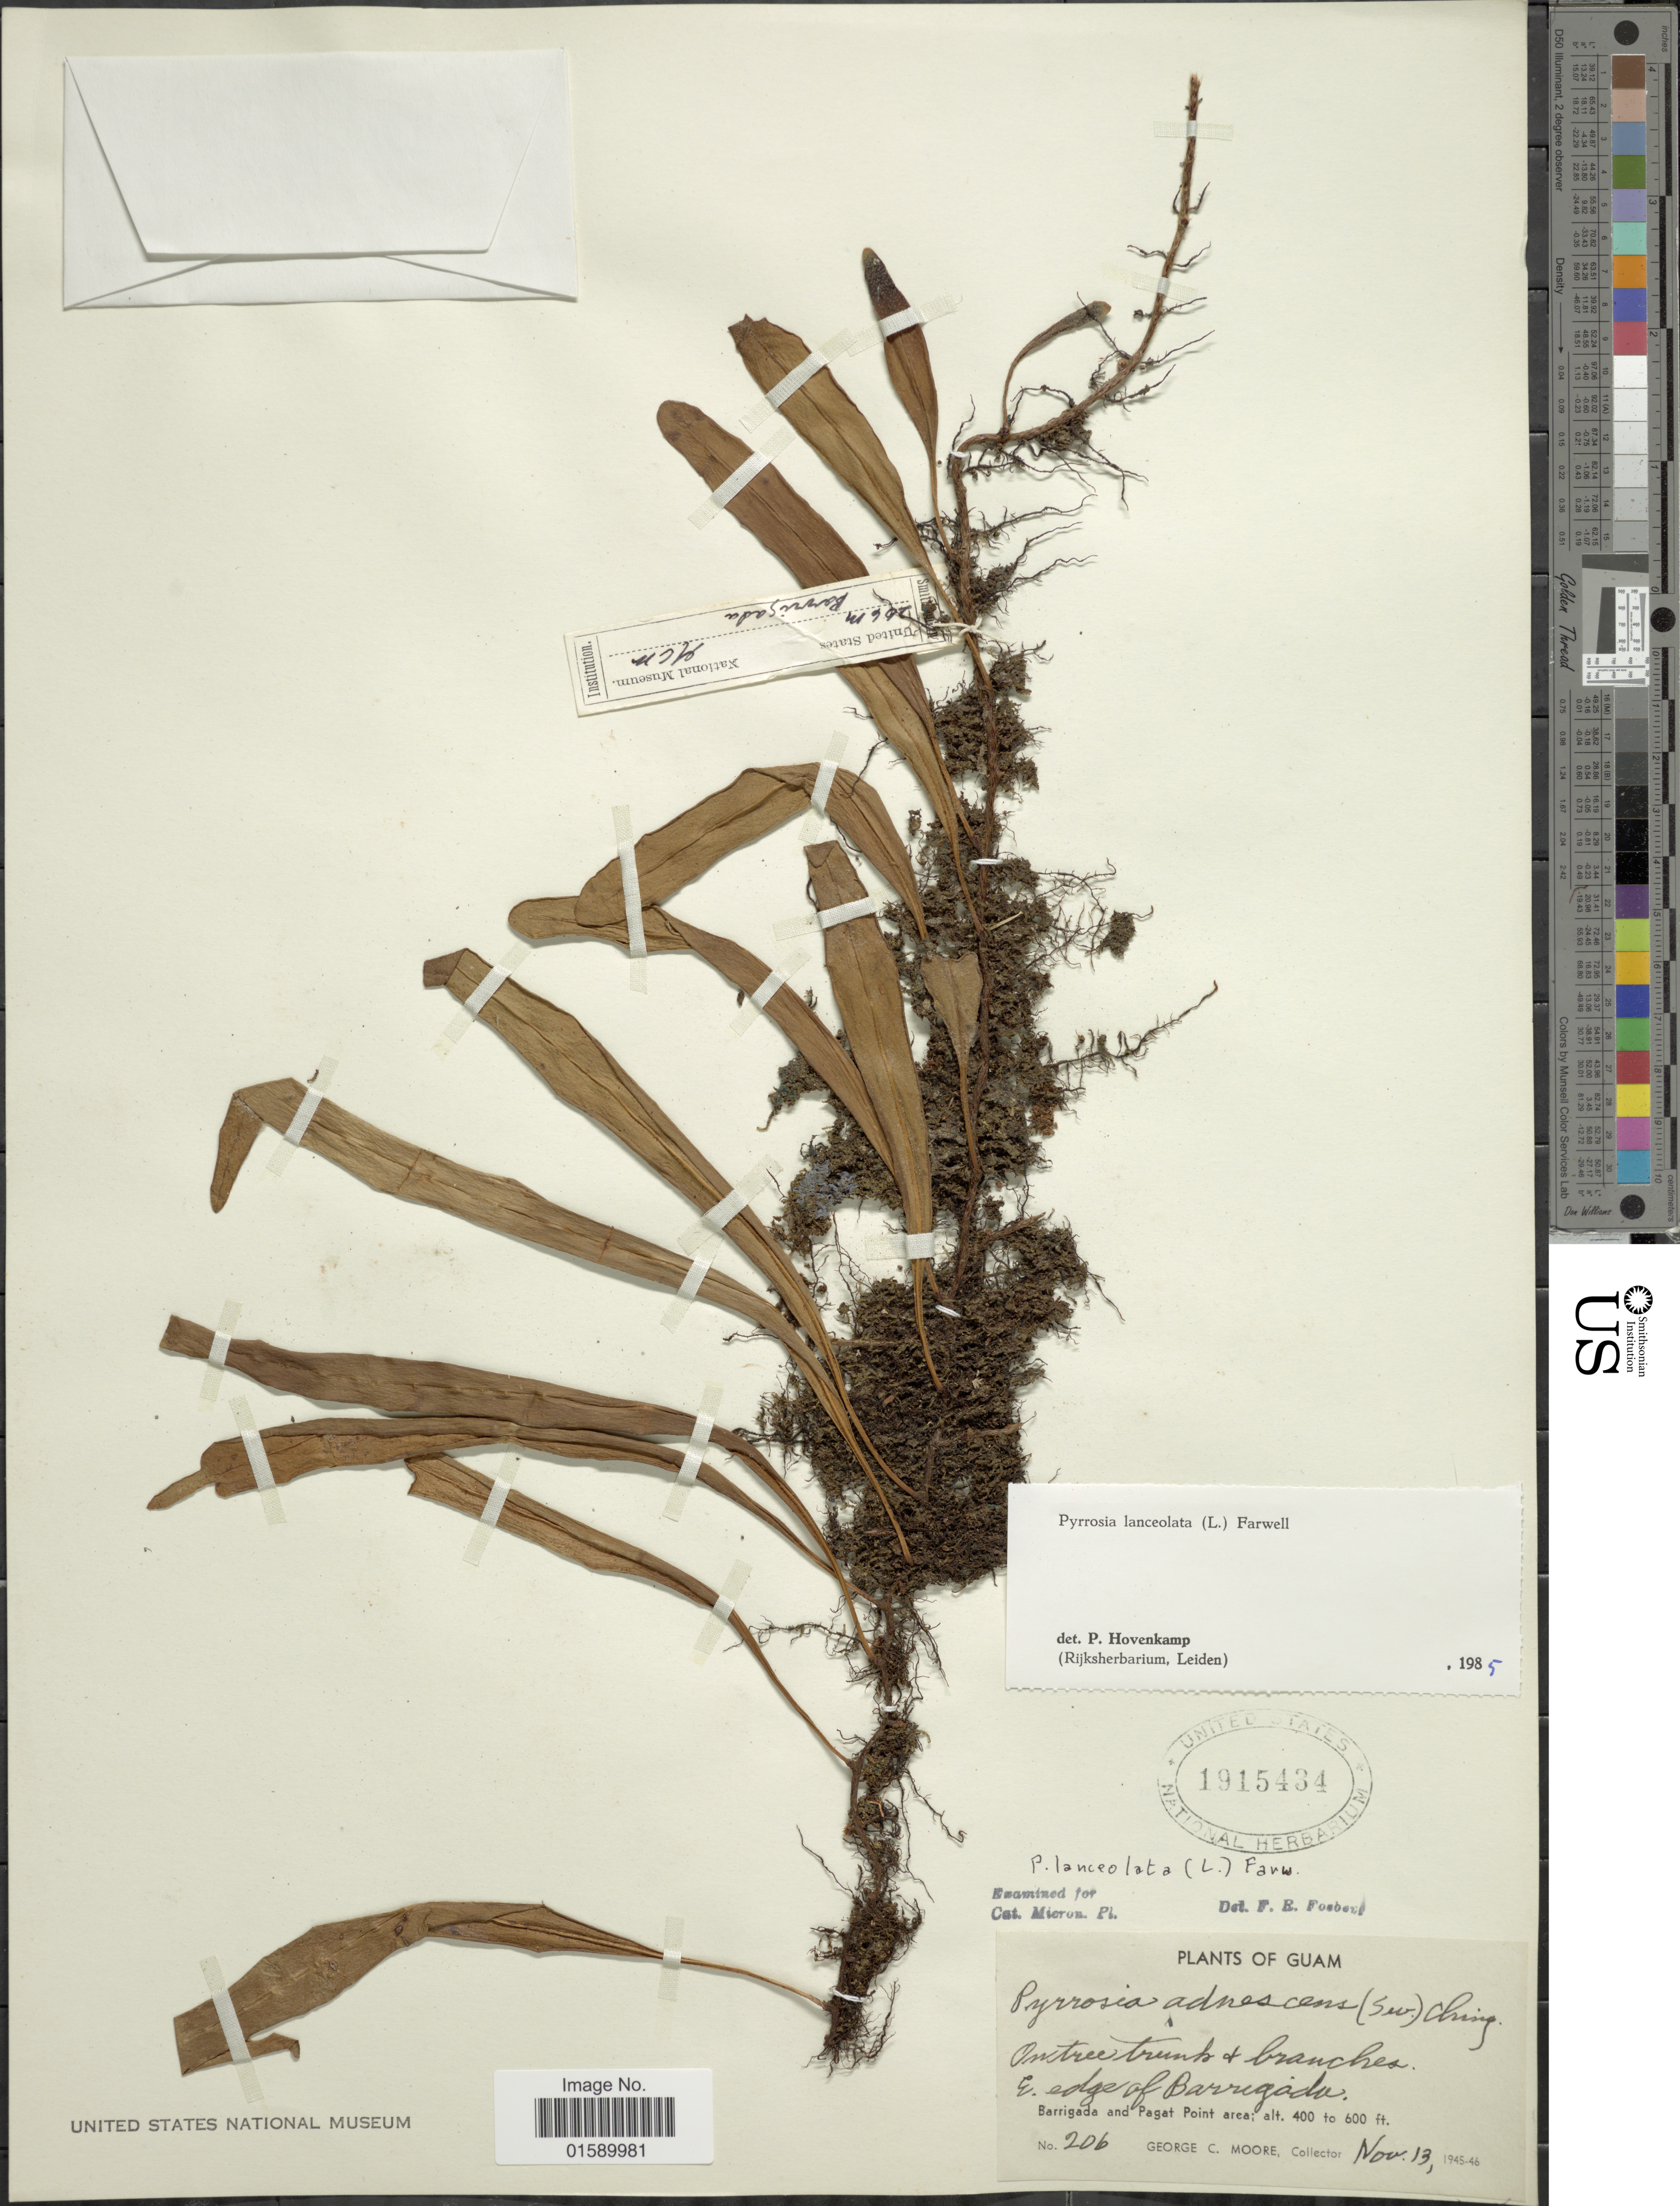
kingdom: Plantae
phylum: Tracheophyta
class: Polypodiopsida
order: Polypodiales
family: Polypodiaceae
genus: Pyrrosia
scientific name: Pyrrosia lanceolata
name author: (L.) Farw.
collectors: G. C. Moore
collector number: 206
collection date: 1945-11-13/1946-11-13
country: Guam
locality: Guam, E. edge of Barrigoda, Barrigada and Pagat point area. [interpreted]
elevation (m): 122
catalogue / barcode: US 1915434